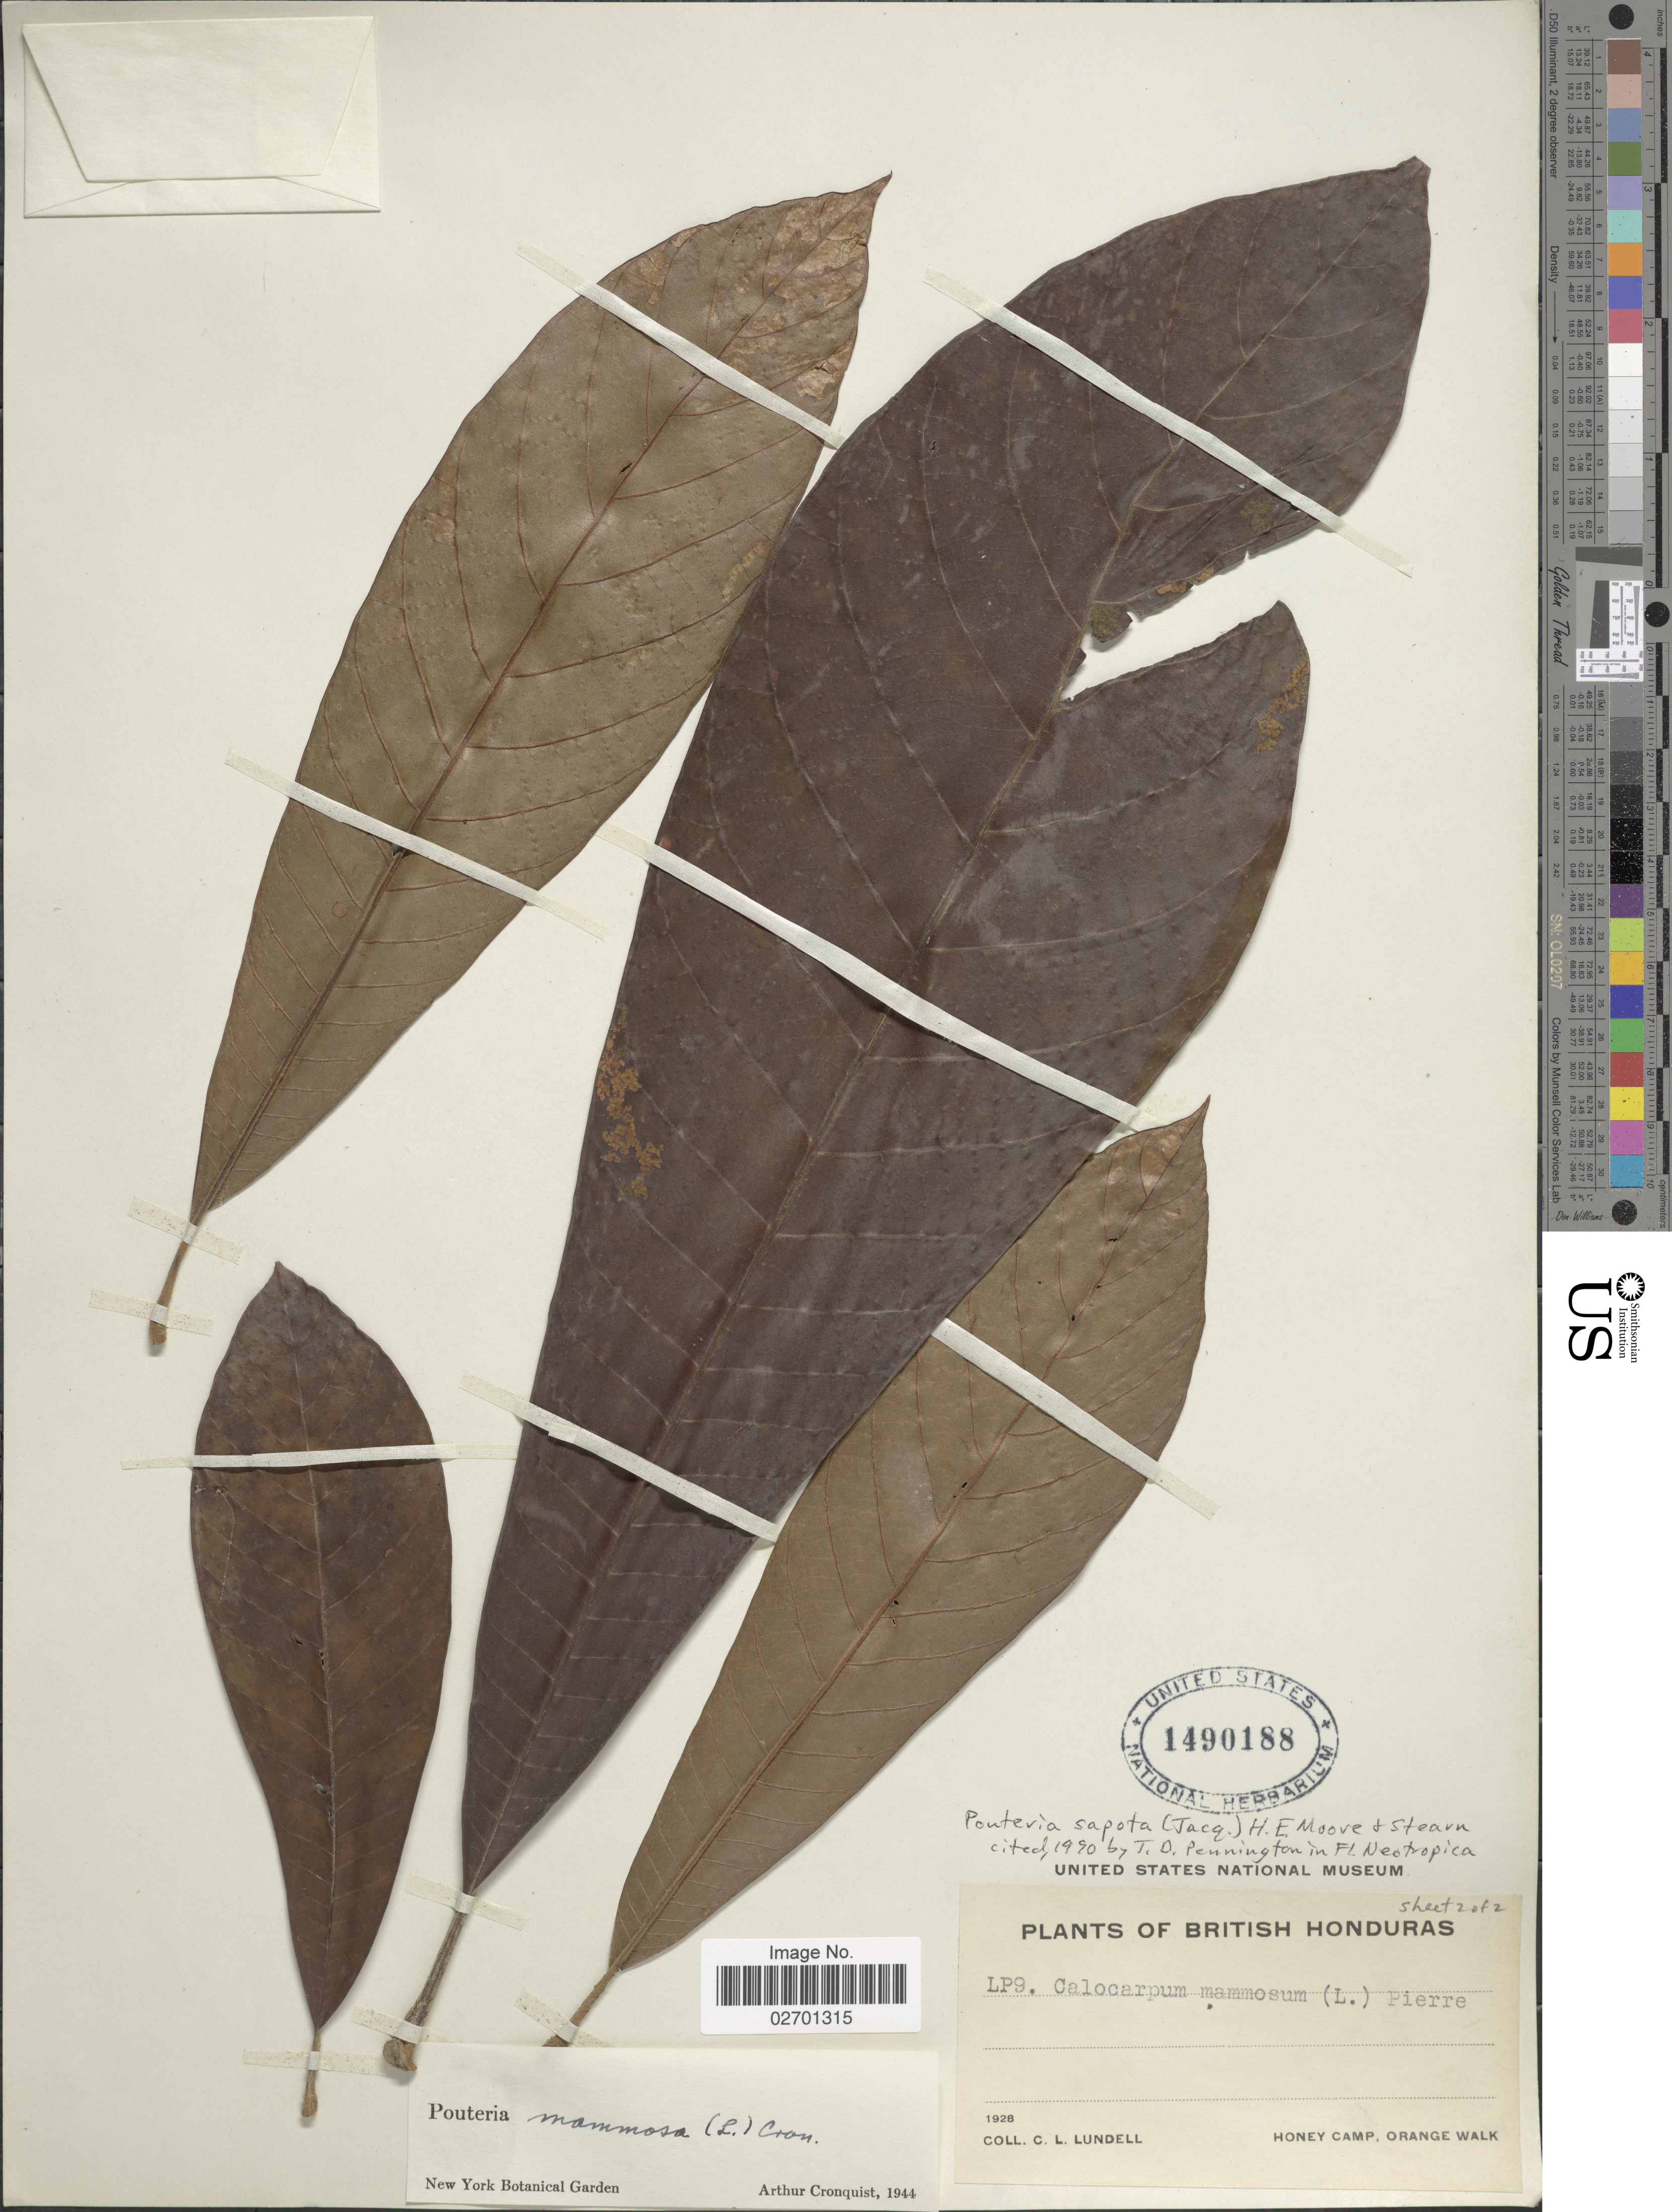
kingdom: Plantae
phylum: Tracheophyta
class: Magnoliopsida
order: Ericales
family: Sapotaceae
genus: Pouteria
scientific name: Pouteria sapota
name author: (Jacq.) H.E. Moore & Stearn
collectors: C. L. Lundell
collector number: LP9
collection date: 1928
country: Belize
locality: British Honduras, Honey Camp, Orange Walk.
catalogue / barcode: US 1490188